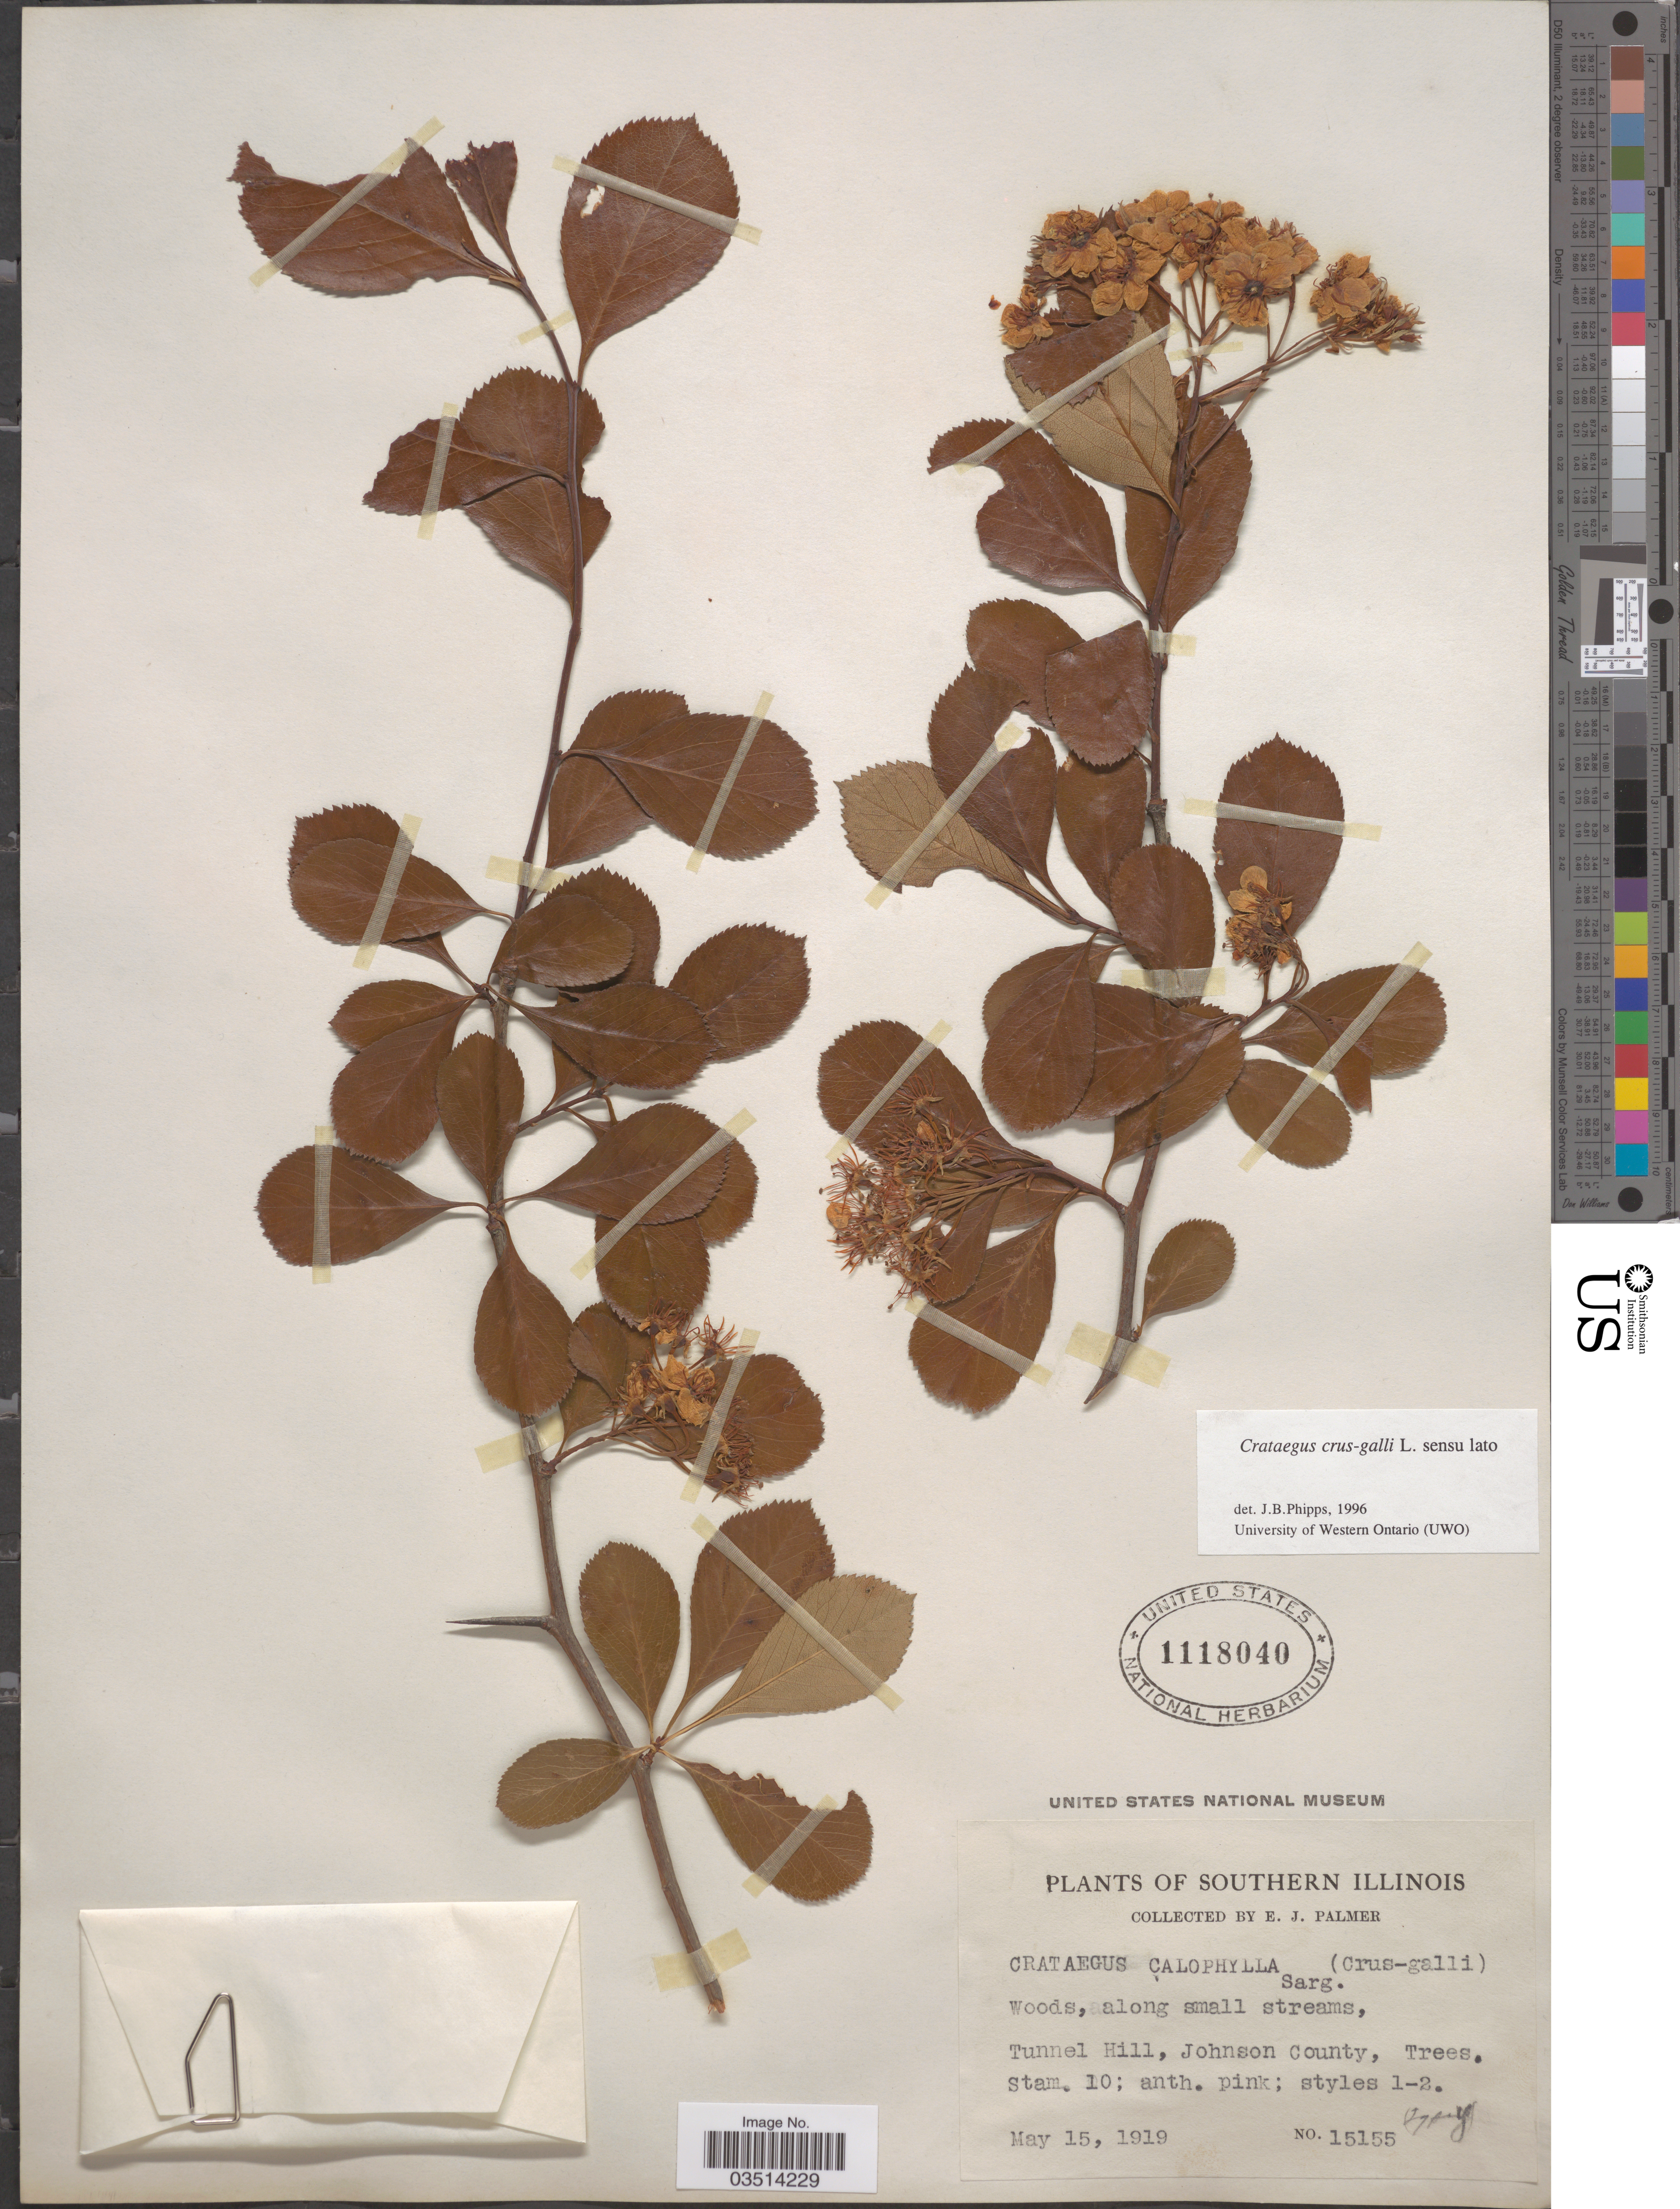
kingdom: Plantae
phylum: Tracheophyta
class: Magnoliopsida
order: Rosales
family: Rosaceae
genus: Crataegus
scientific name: Crataegus crus-galli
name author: L.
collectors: E. J. Palmer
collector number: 15155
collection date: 1919-05-15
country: United States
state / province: Illinois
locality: Southern Illinois. Tunnel Hill, Johnson County.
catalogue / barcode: US 1118040